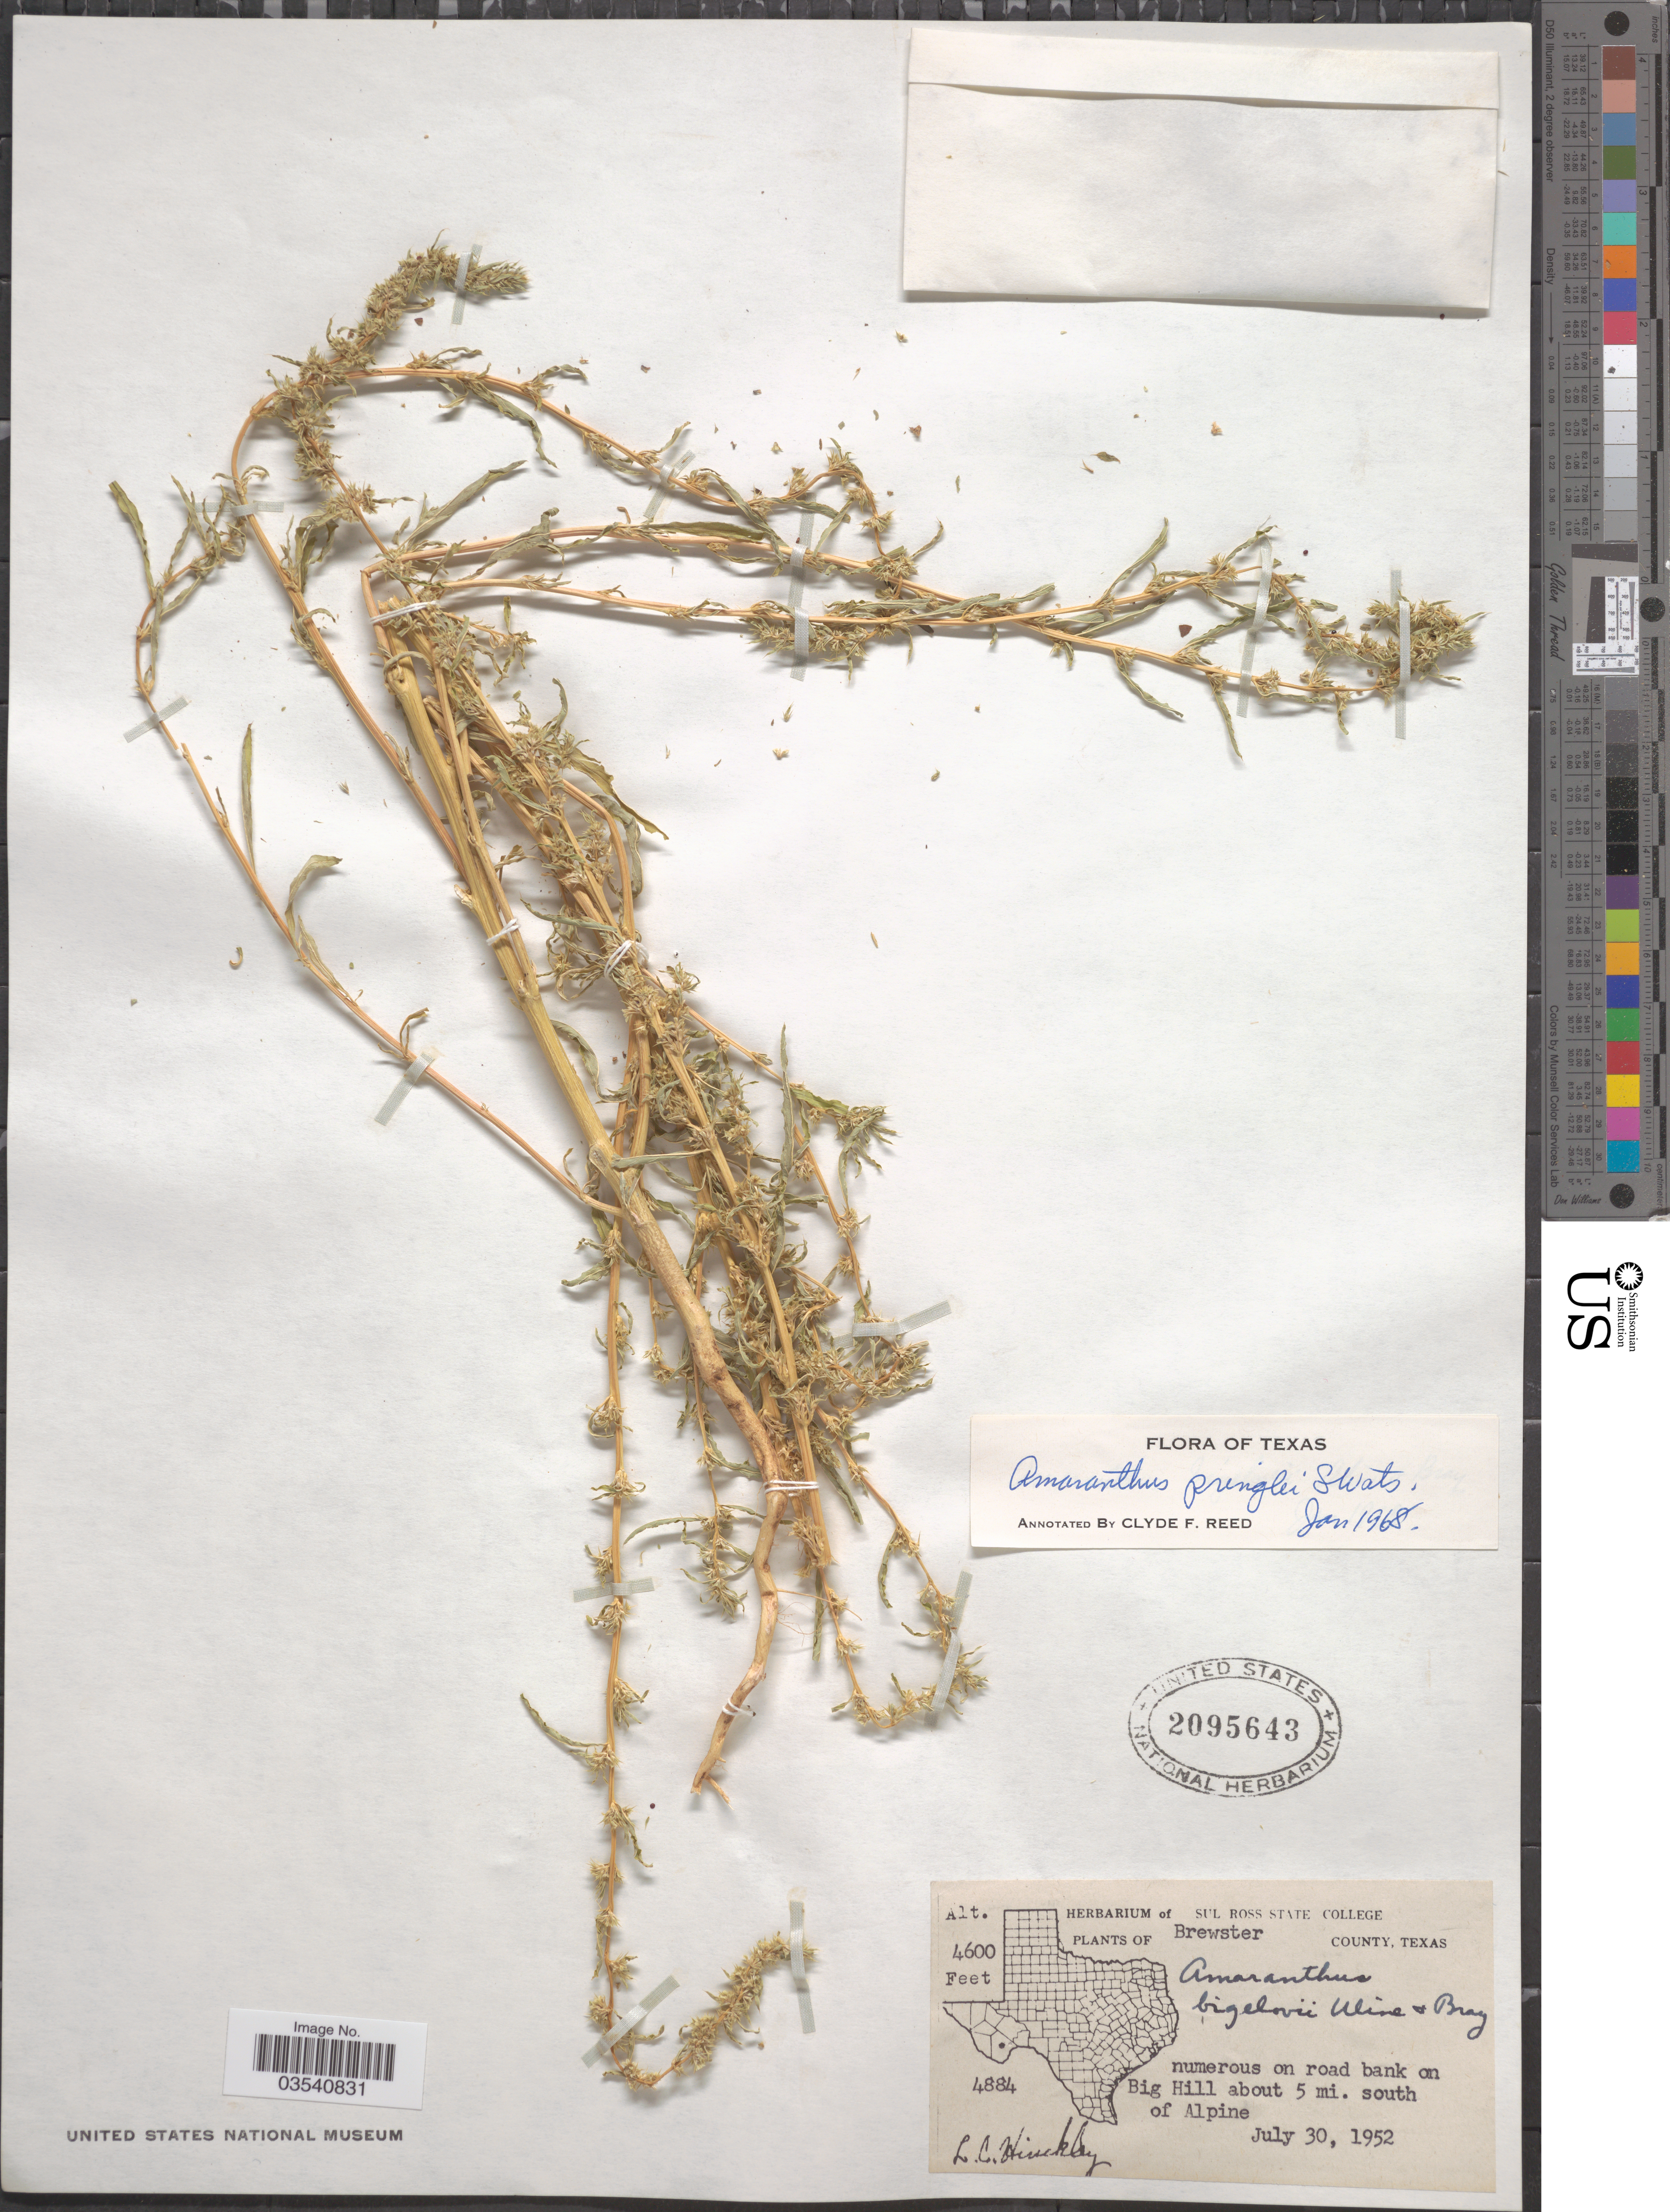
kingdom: Plantae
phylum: Tracheophyta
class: Magnoliopsida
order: Caryophyllales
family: Amaranthaceae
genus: Amaranthus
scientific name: Amaranthus pringlei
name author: S. Watson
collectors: L. Hinkley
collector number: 4884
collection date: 1952-07-30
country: United States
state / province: Texas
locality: Brewster County. Numerous on road bank on Big Hill about 5 mi. south of Alpine.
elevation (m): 1402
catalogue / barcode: US 2095643